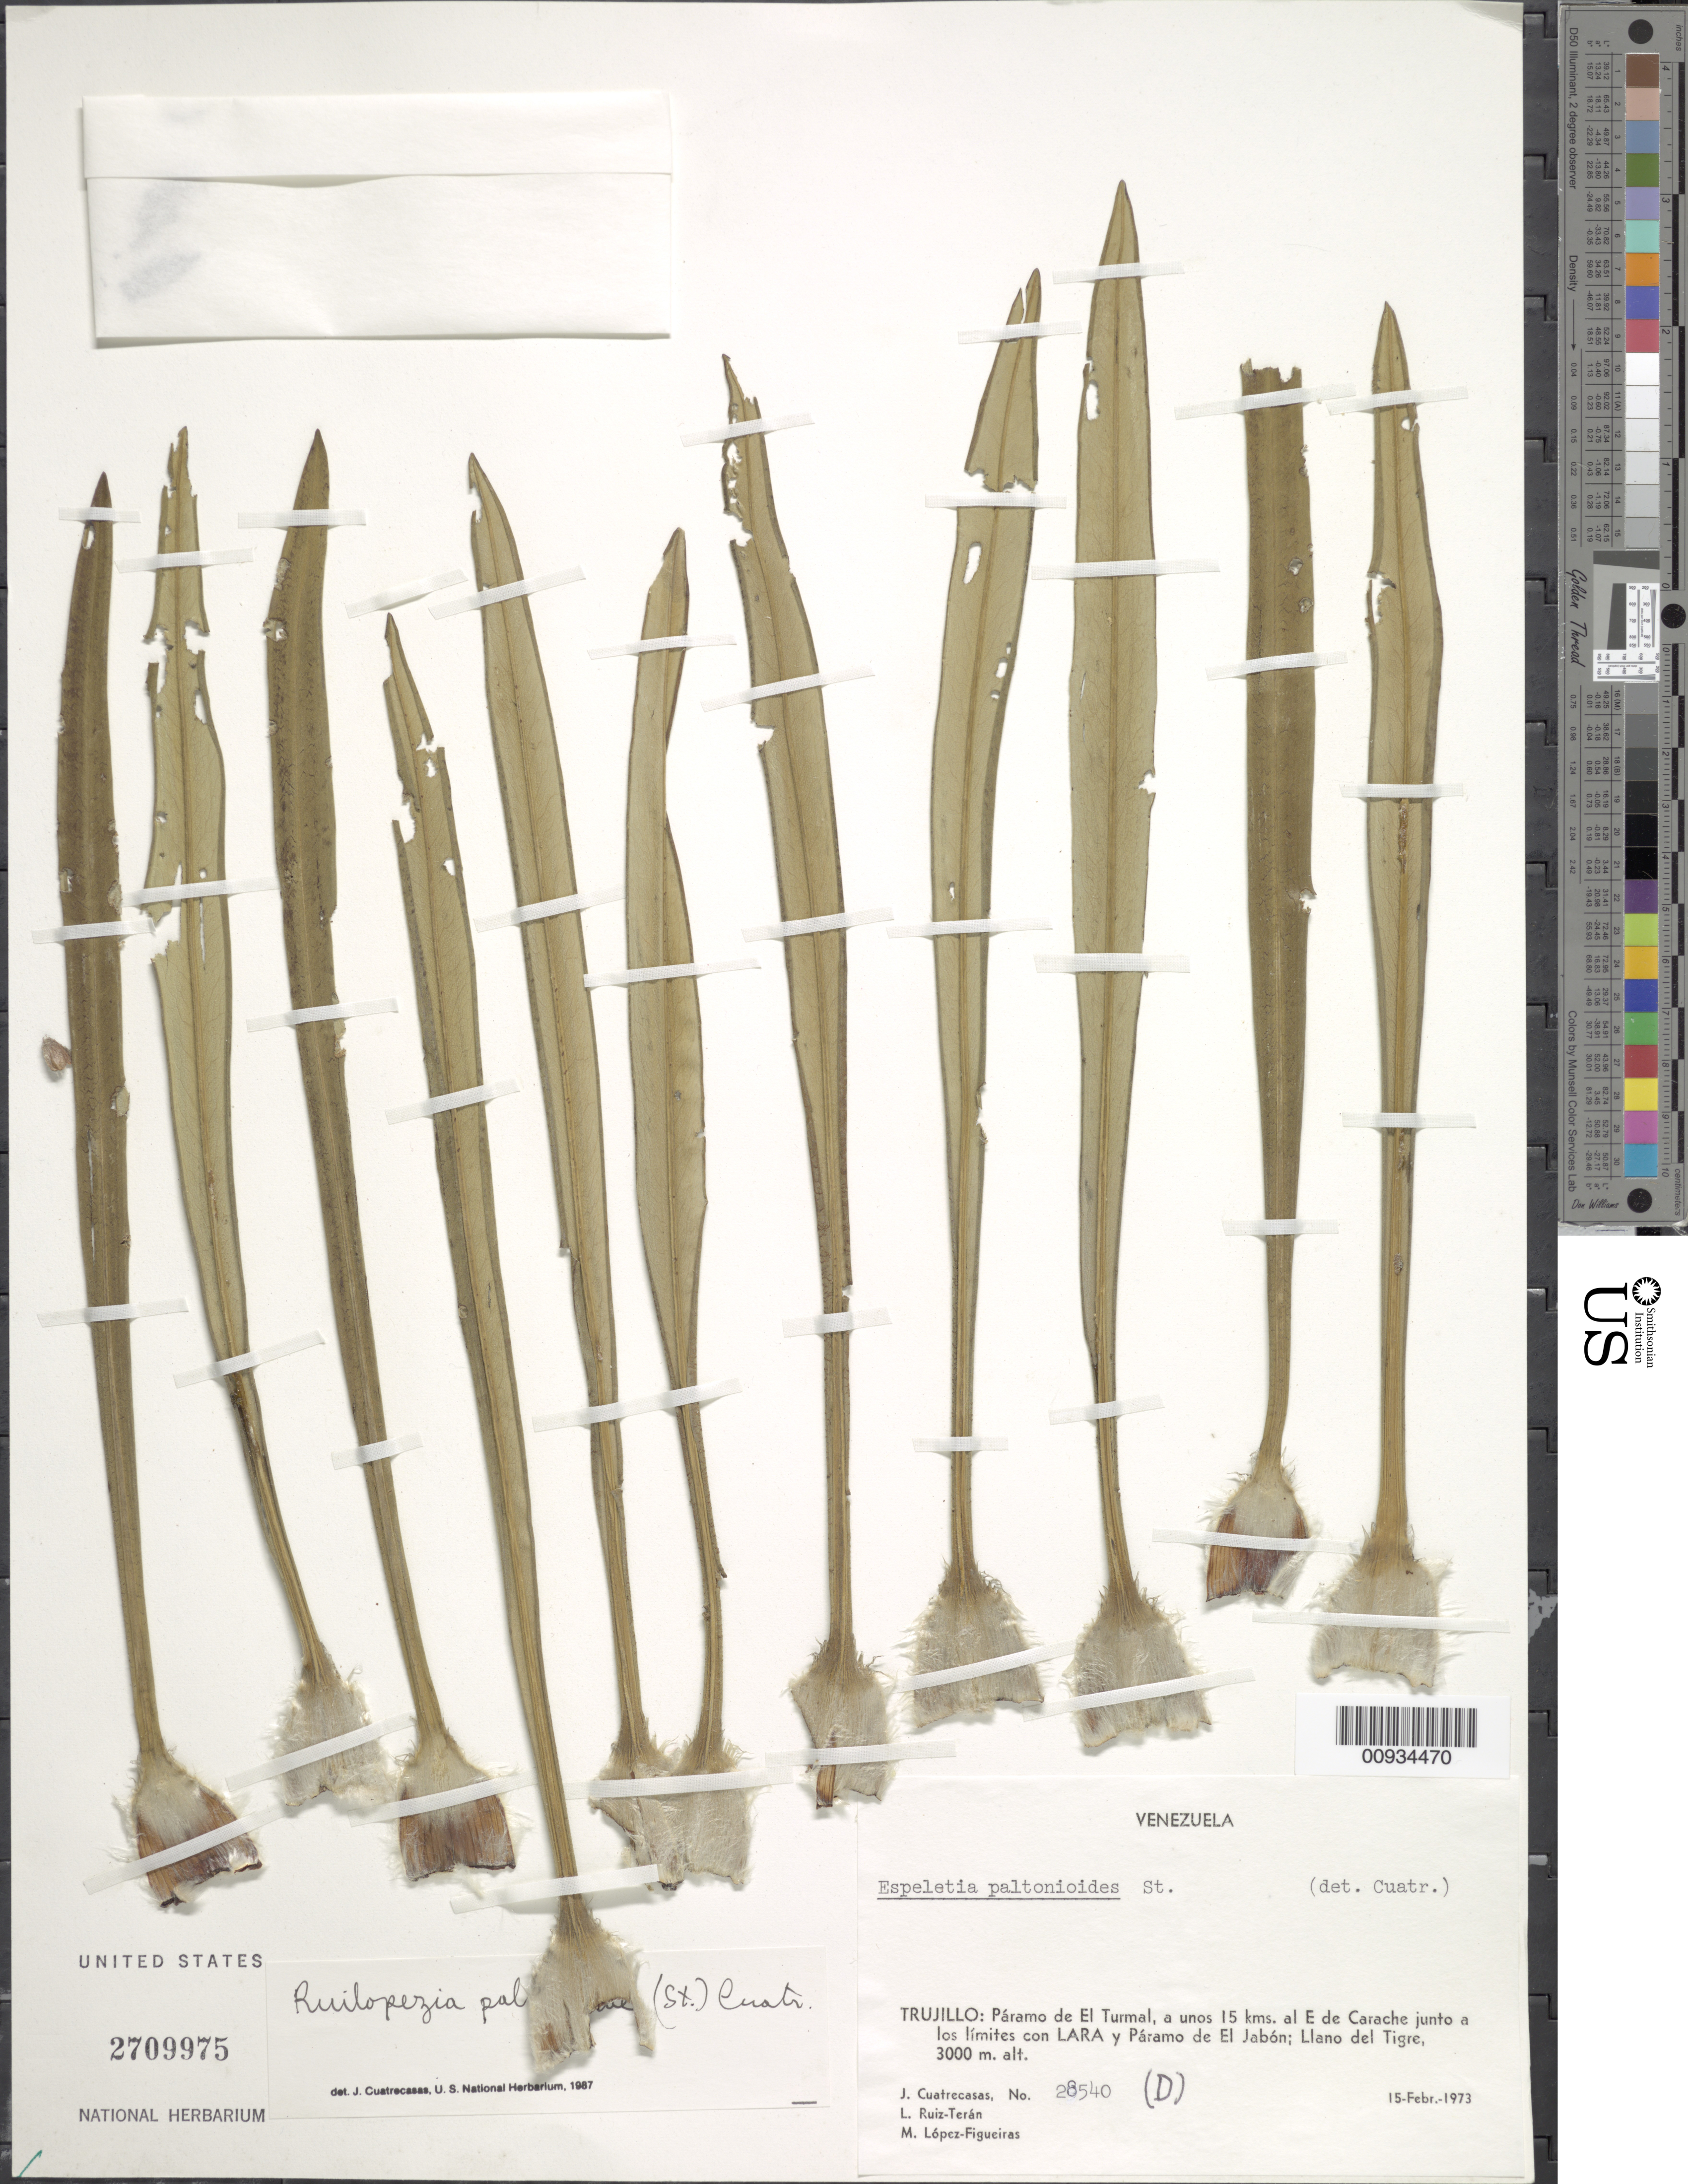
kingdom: Plantae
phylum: Tracheophyta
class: Magnoliopsida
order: Asterales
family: Asteraceae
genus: Ruilopezia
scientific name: Ruilopezia paltonioides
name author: (Standl.) Cuatrec.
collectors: J. Cuatrecasas, L. E. Ruíz-Terán & M. López Figueiras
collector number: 28540D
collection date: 1973-02-15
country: Venezuela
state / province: Trujillo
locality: Paramo de El Turmal, a unos 15 kms al E de Carache junto a los limites con Lara y Paramo de El Jabon, Llano del Tigre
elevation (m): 3000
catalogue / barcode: US 2709975